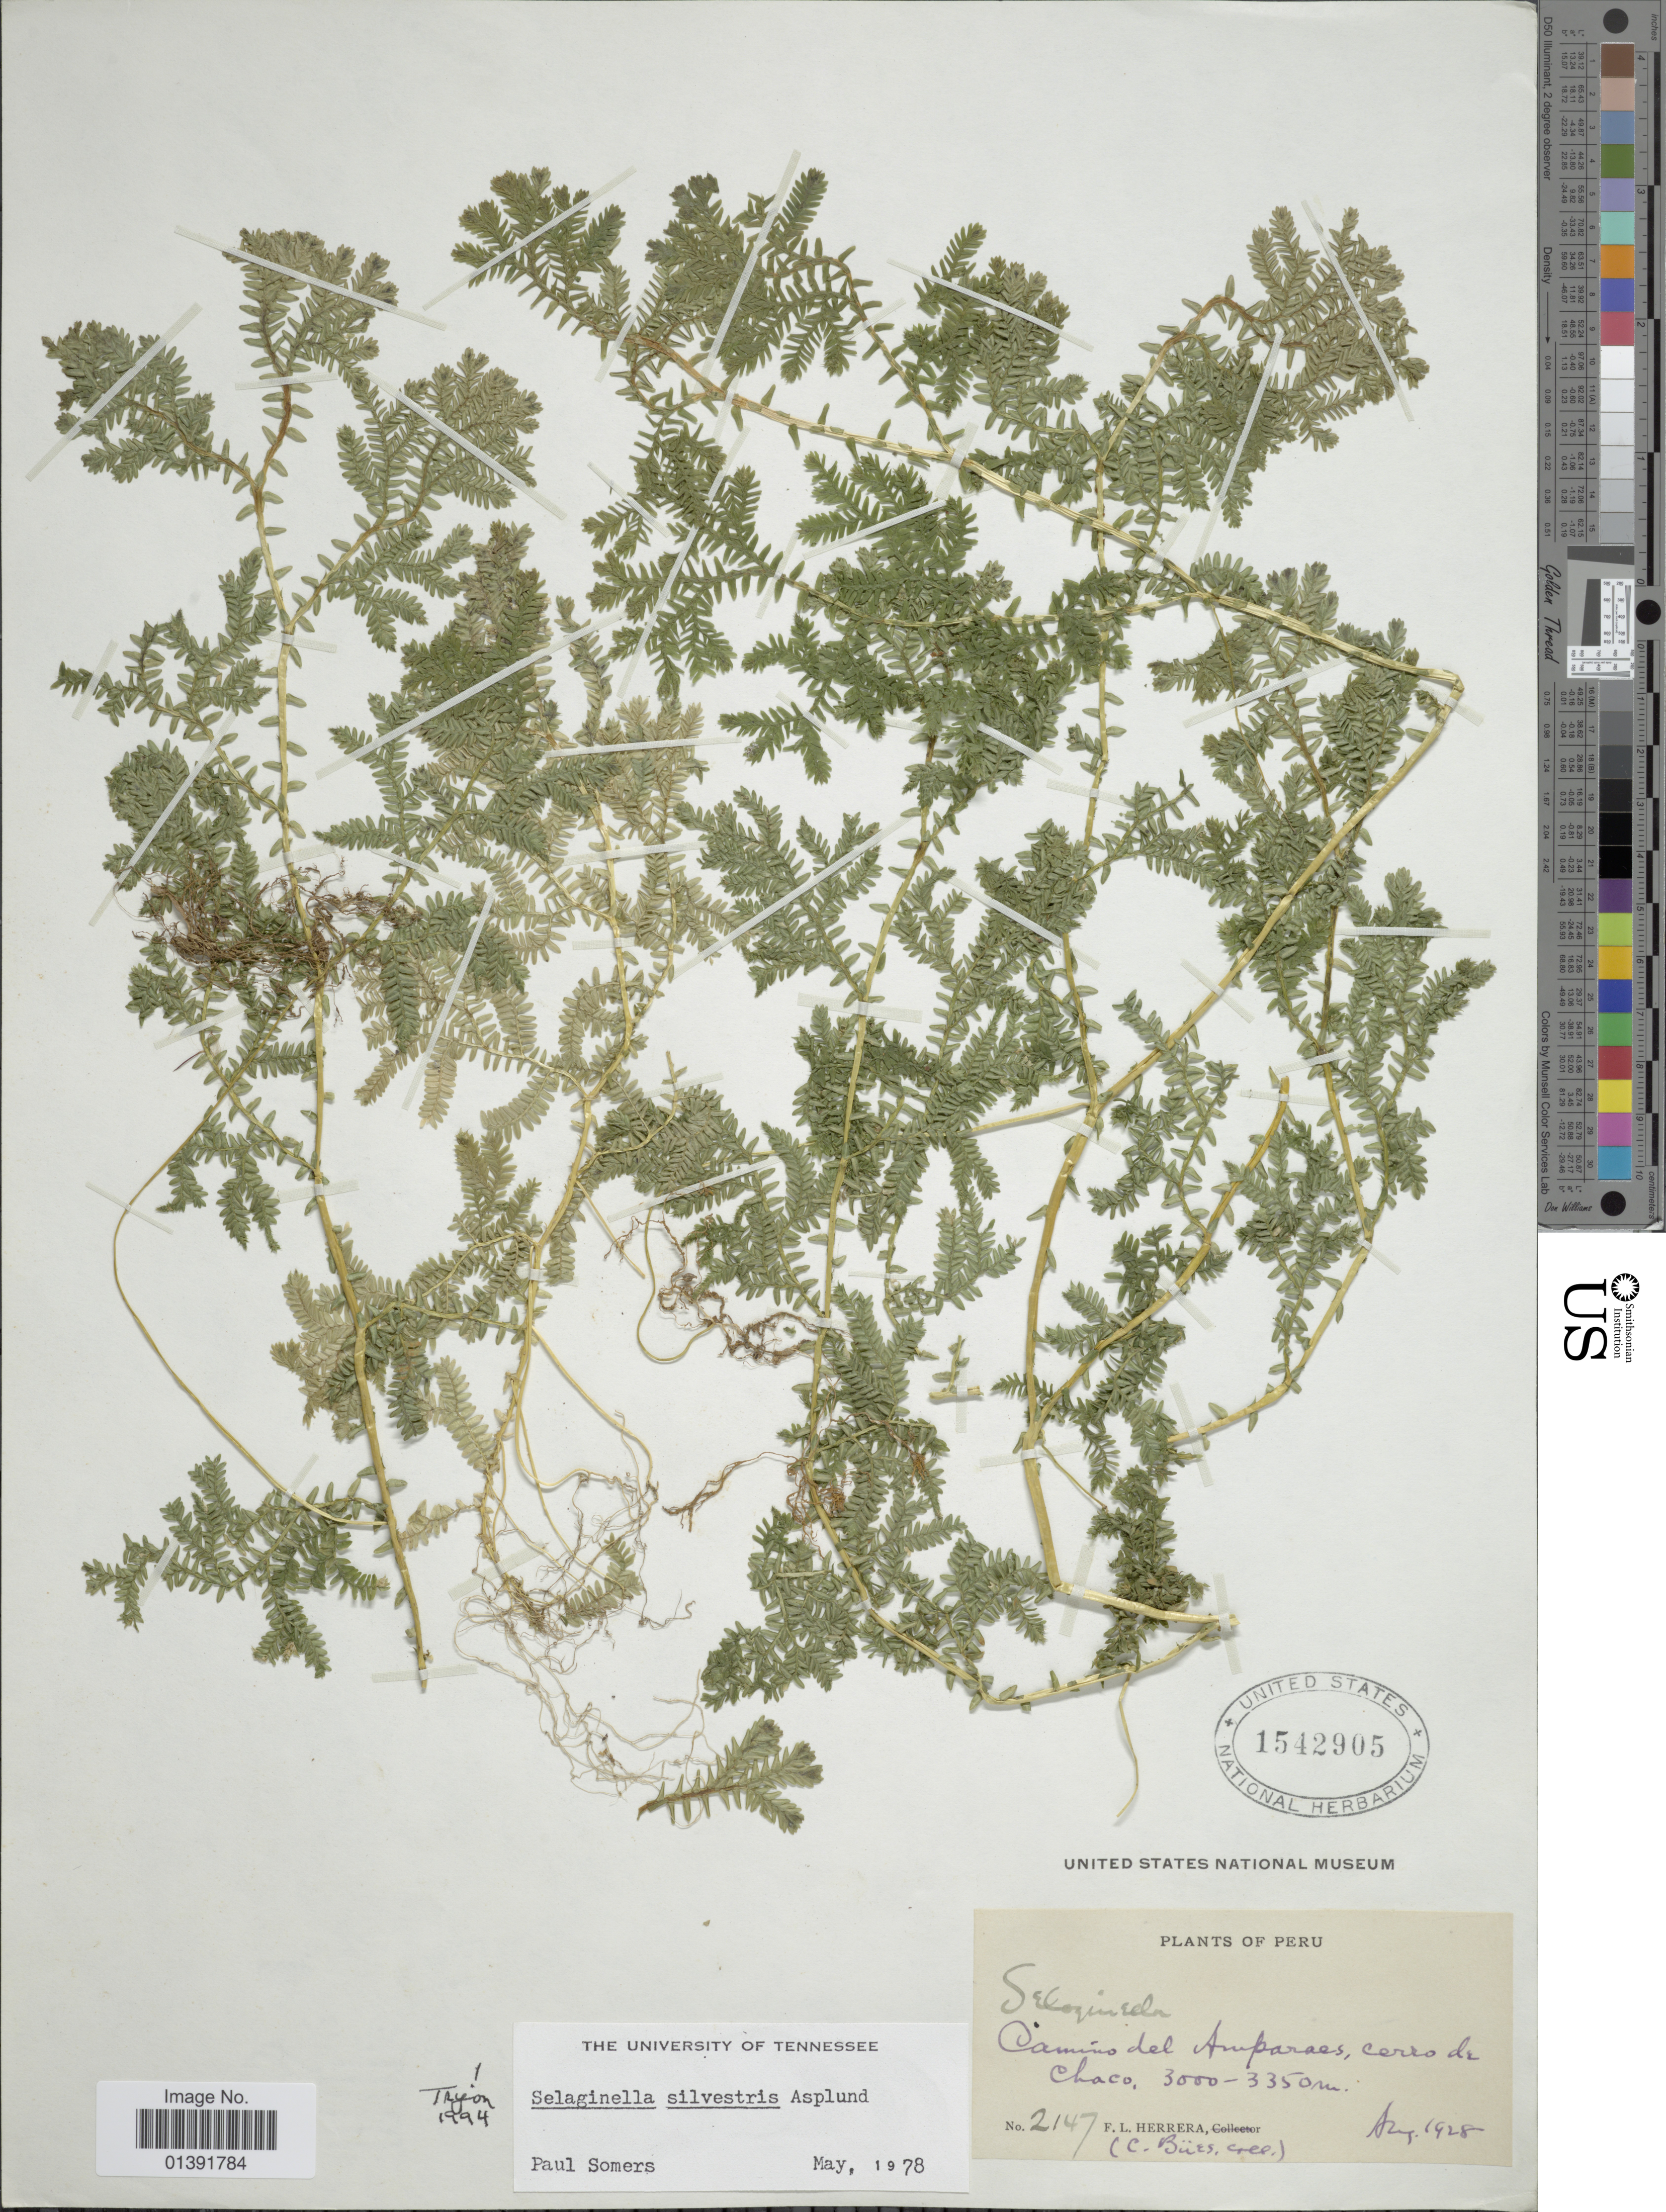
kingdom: Plantae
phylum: Tracheophyta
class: Lycopodiopsida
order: Selaginellales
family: Selaginellaceae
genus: Selaginella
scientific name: Selaginella silvestris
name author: Aspl.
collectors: F. L. Herrera & C. Bues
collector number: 2147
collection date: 1928-08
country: Peru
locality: Camino del Amparaes, cerro de Chaco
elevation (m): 3000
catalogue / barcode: US 1542905